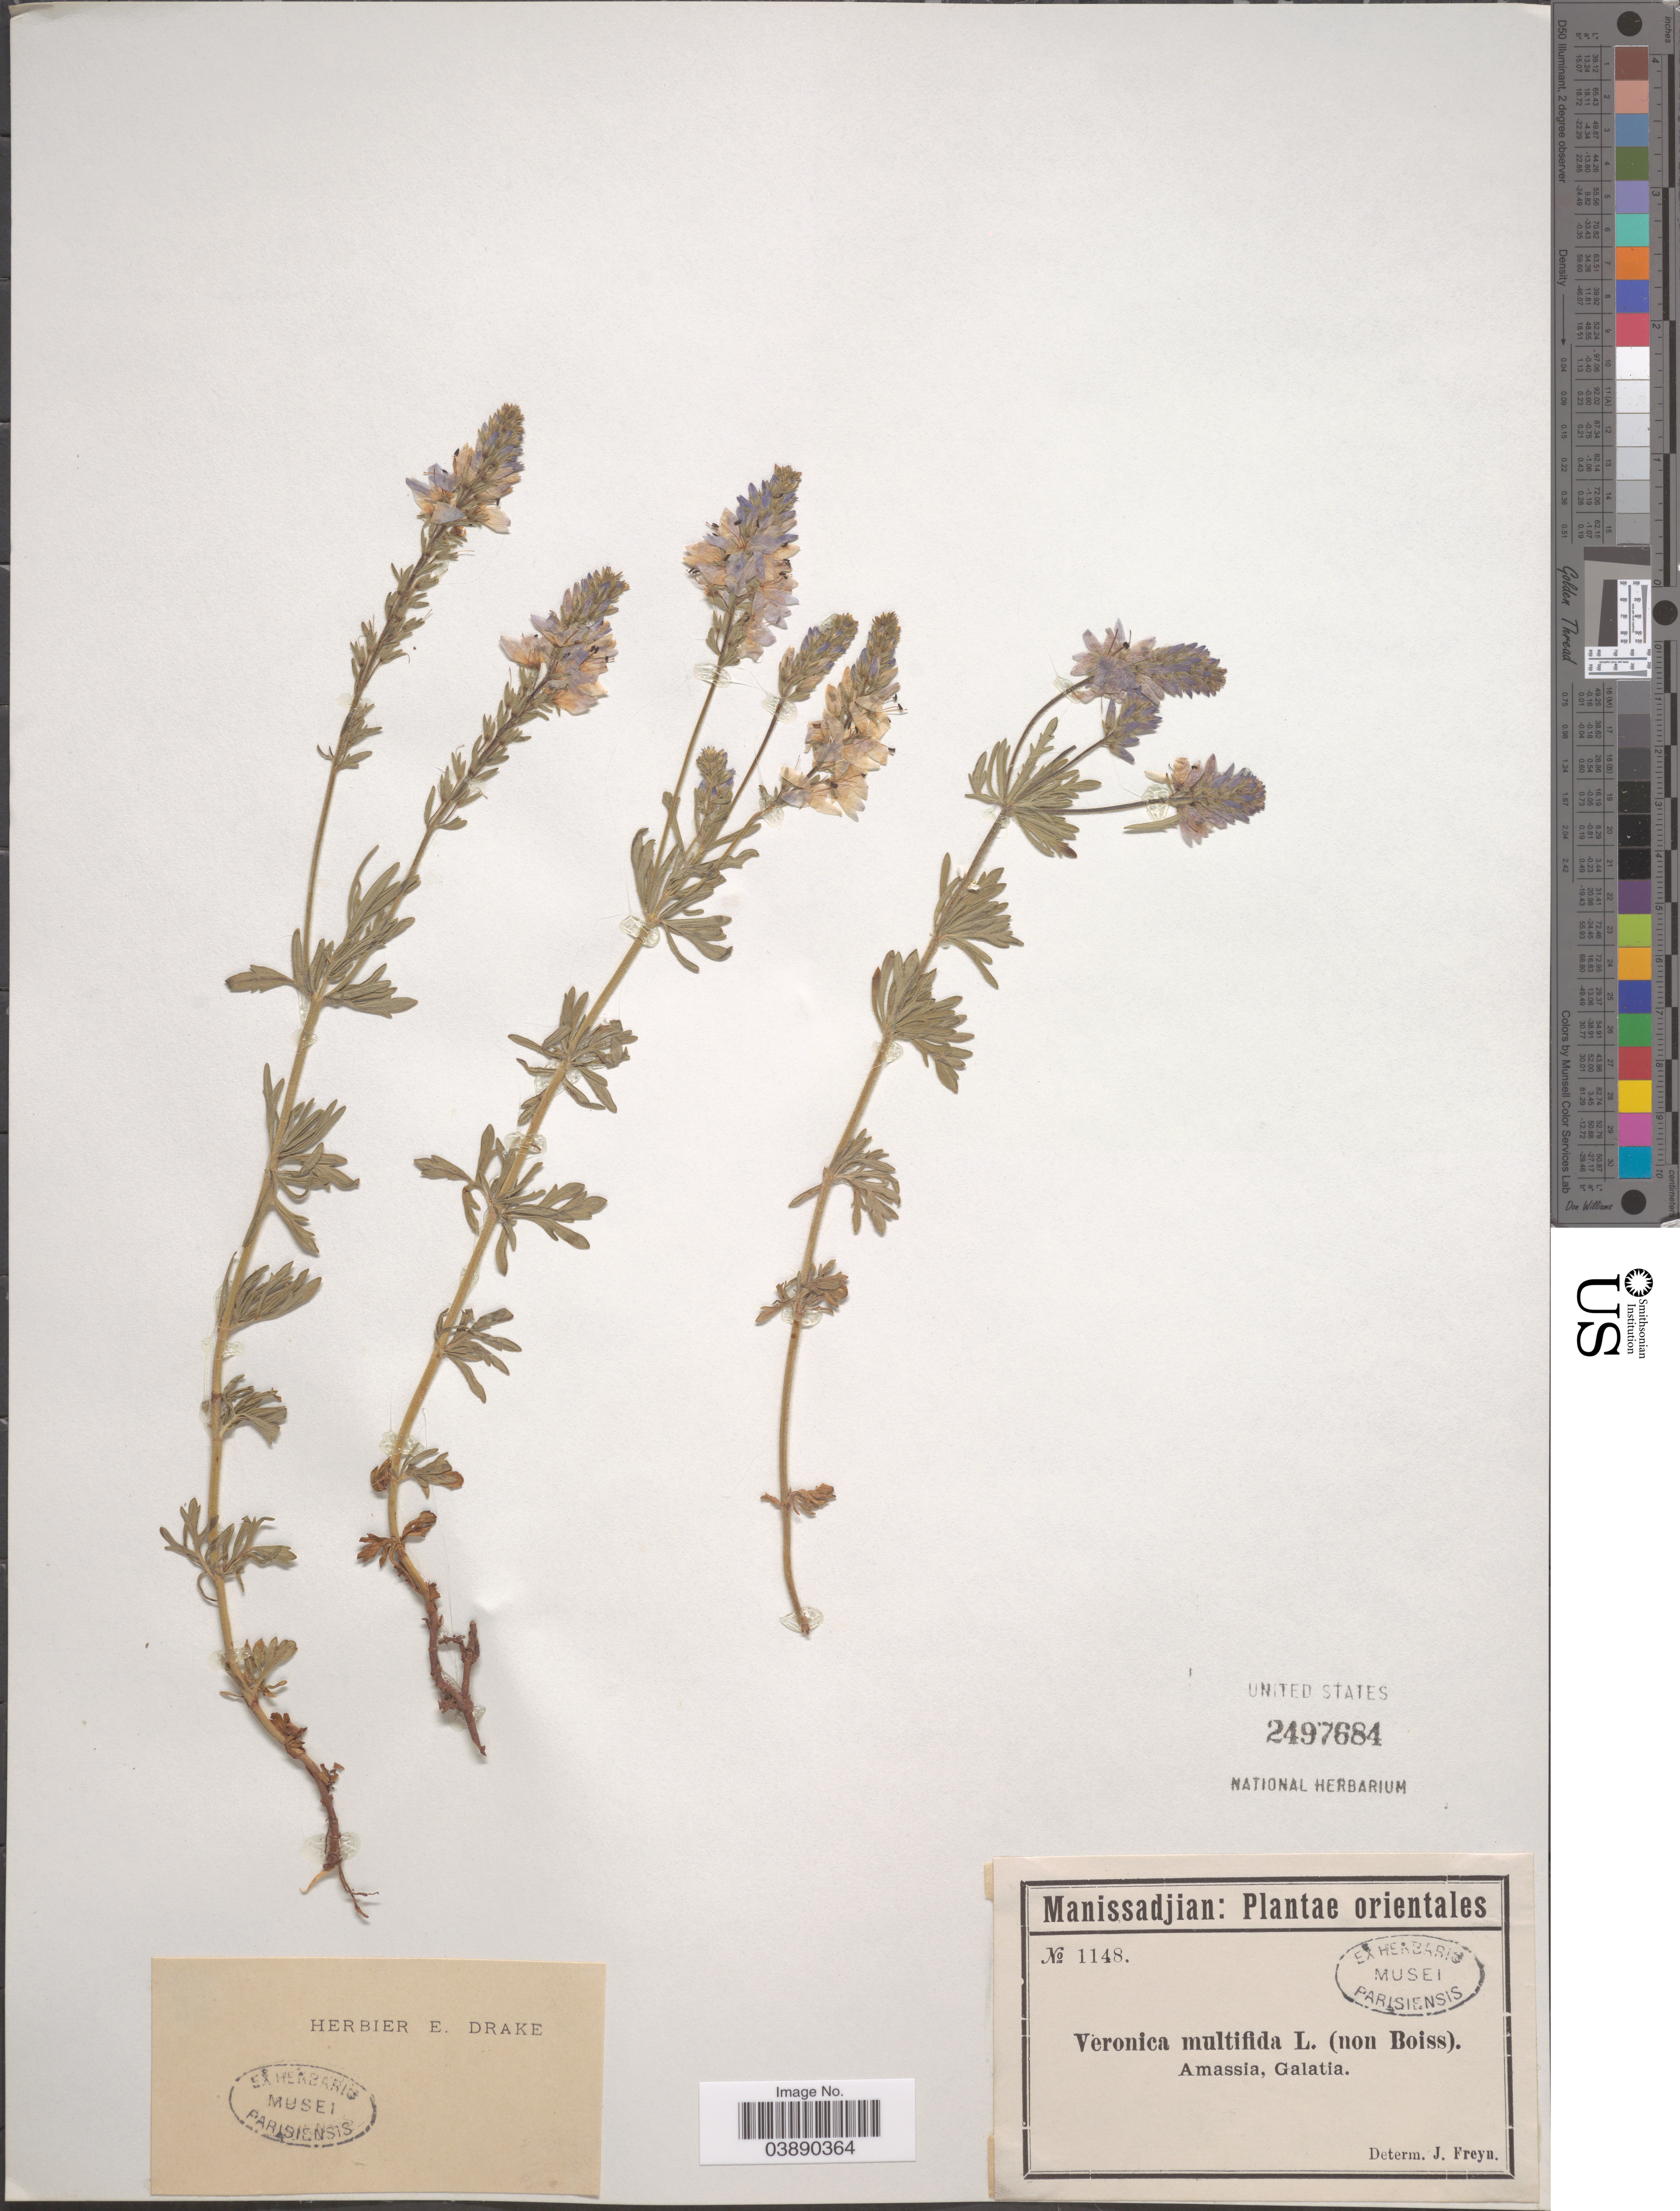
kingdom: Plantae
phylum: Tracheophyta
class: Magnoliopsida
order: Lamiales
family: Plantaginaceae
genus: Veronica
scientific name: Veronica multifida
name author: L.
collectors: -. Manissadjian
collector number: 1148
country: Turkey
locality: Orientales. Amassia, Galatia.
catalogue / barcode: US 2497684